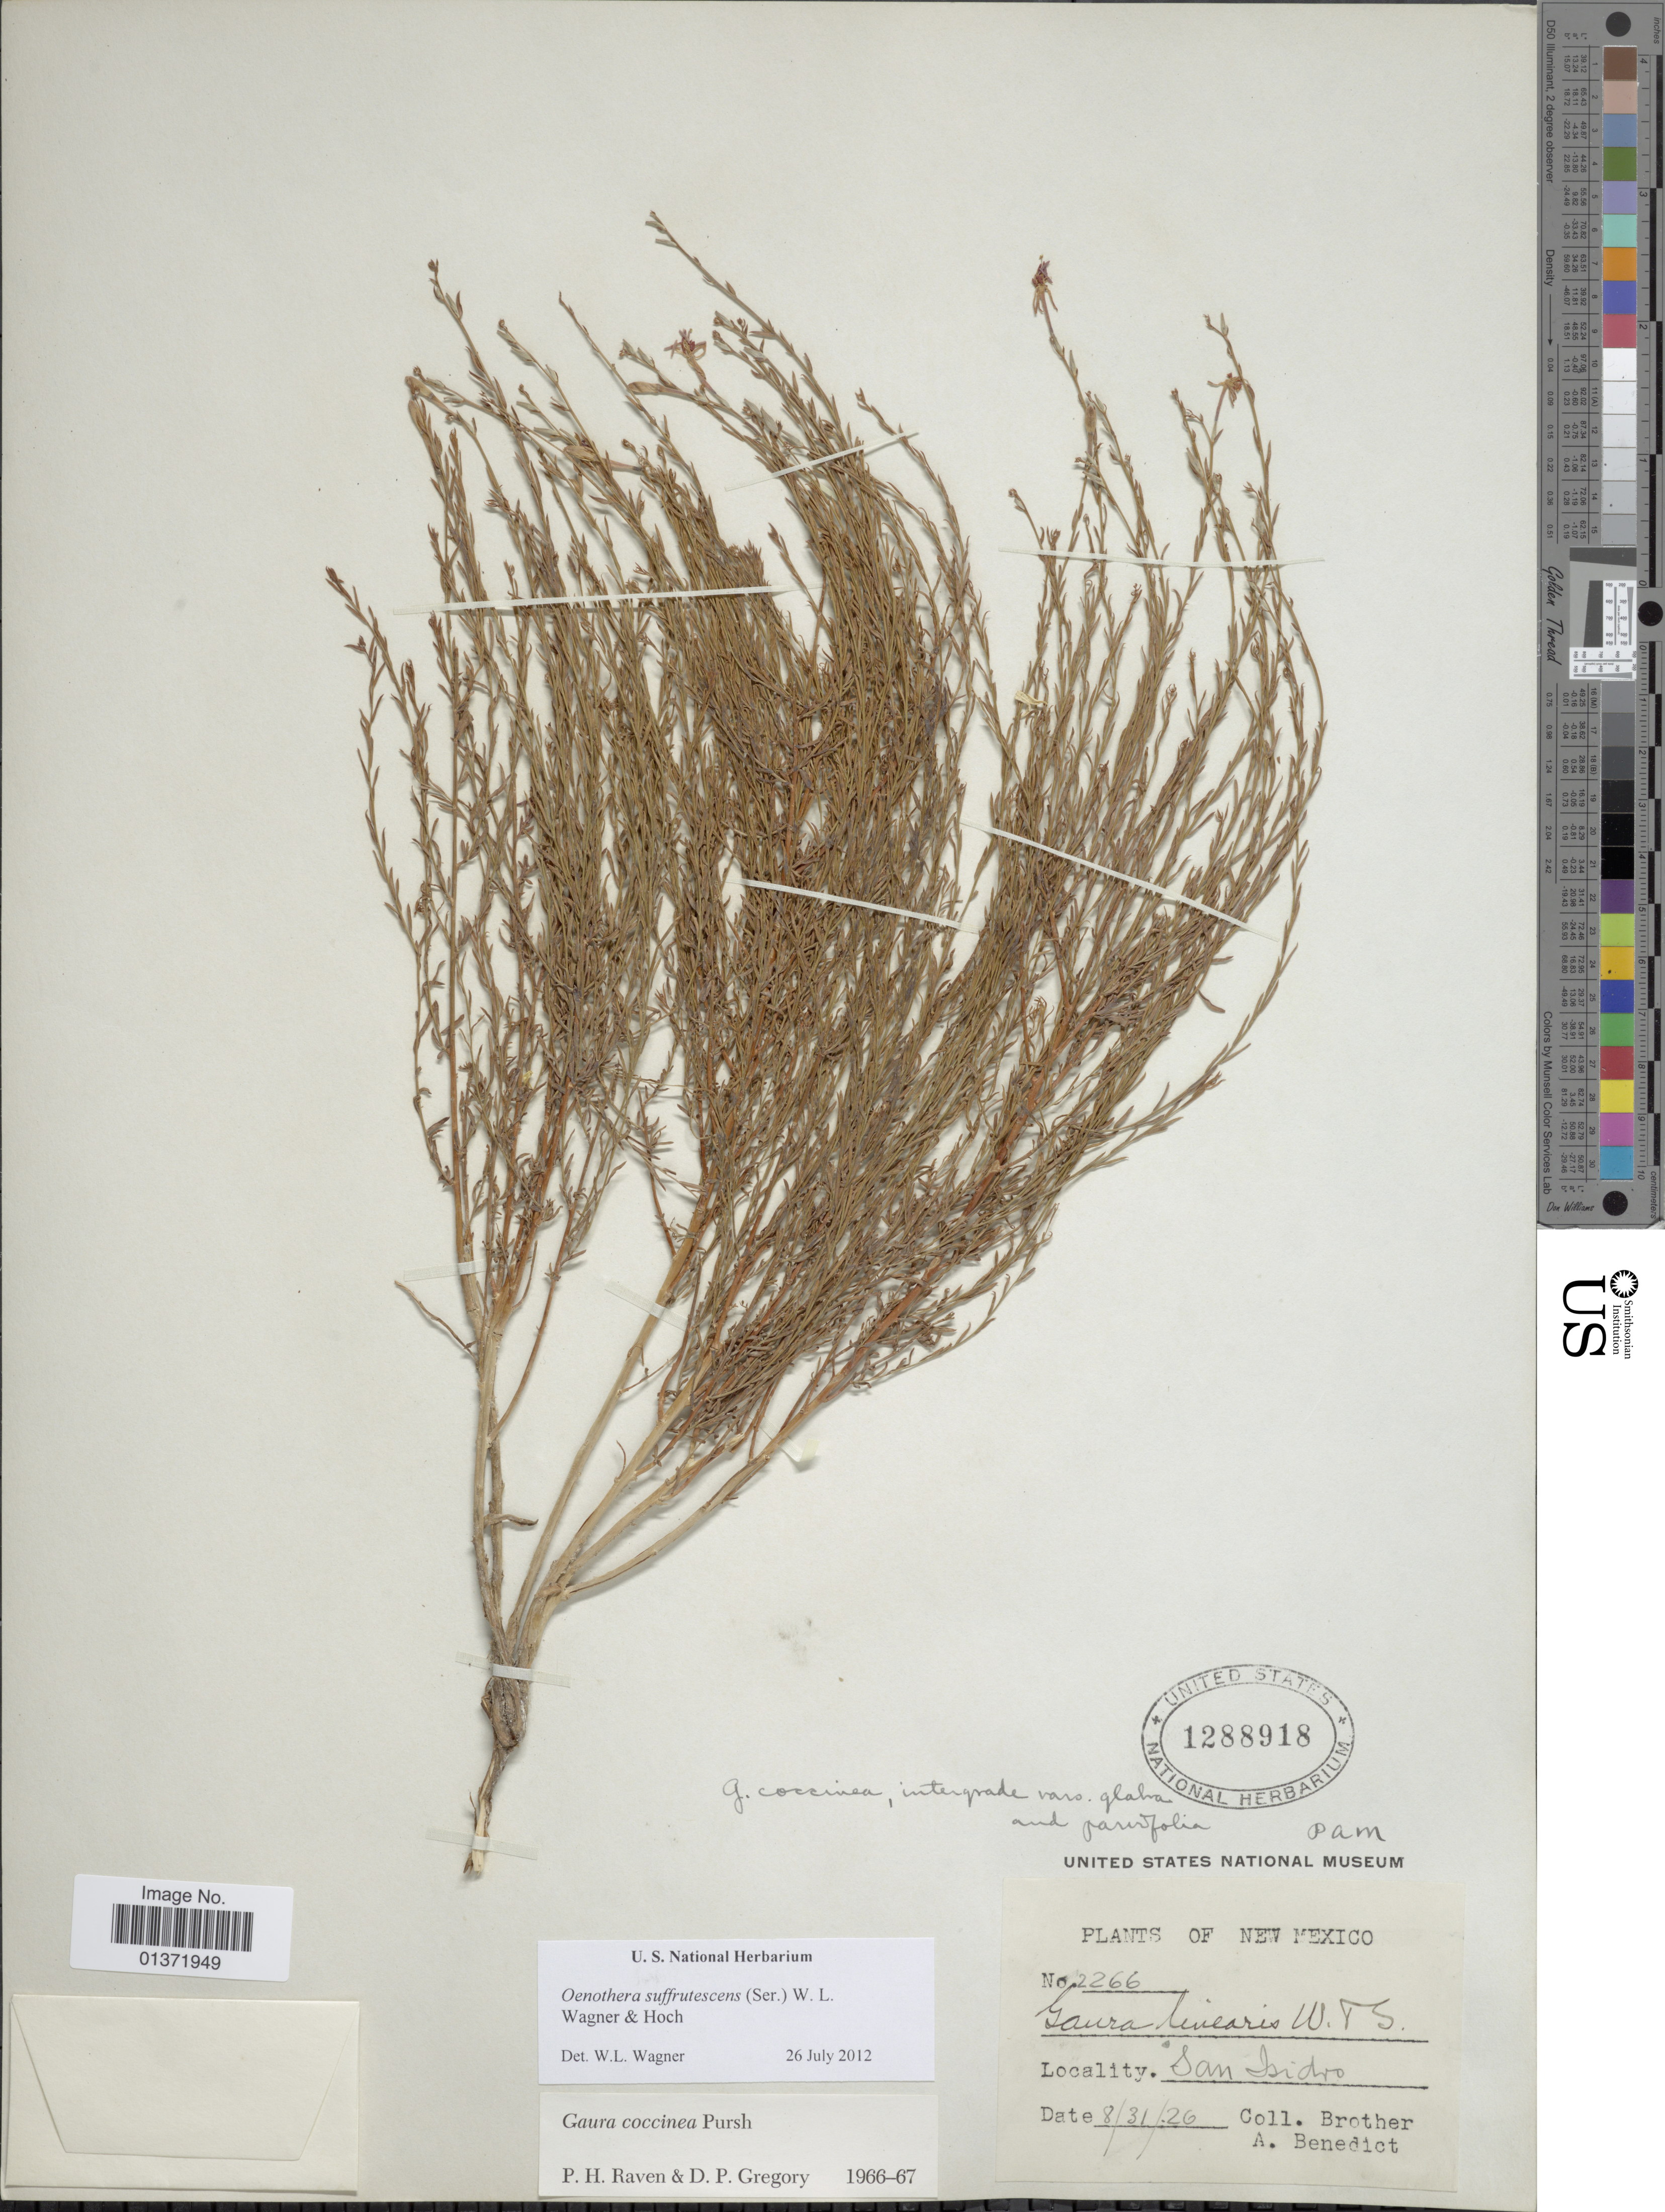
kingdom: Plantae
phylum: Tracheophyta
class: Magnoliopsida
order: Myrtales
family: Onagraceae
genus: Oenothera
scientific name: Oenothera suffrutescens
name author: (Ser.) W.L. Wagner & Hoch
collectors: Bro. A. Benedict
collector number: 2266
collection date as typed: Transcribed d/m/y: 31/8/26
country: United States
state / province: New Mexico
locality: San Isidro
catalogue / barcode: US 1288918